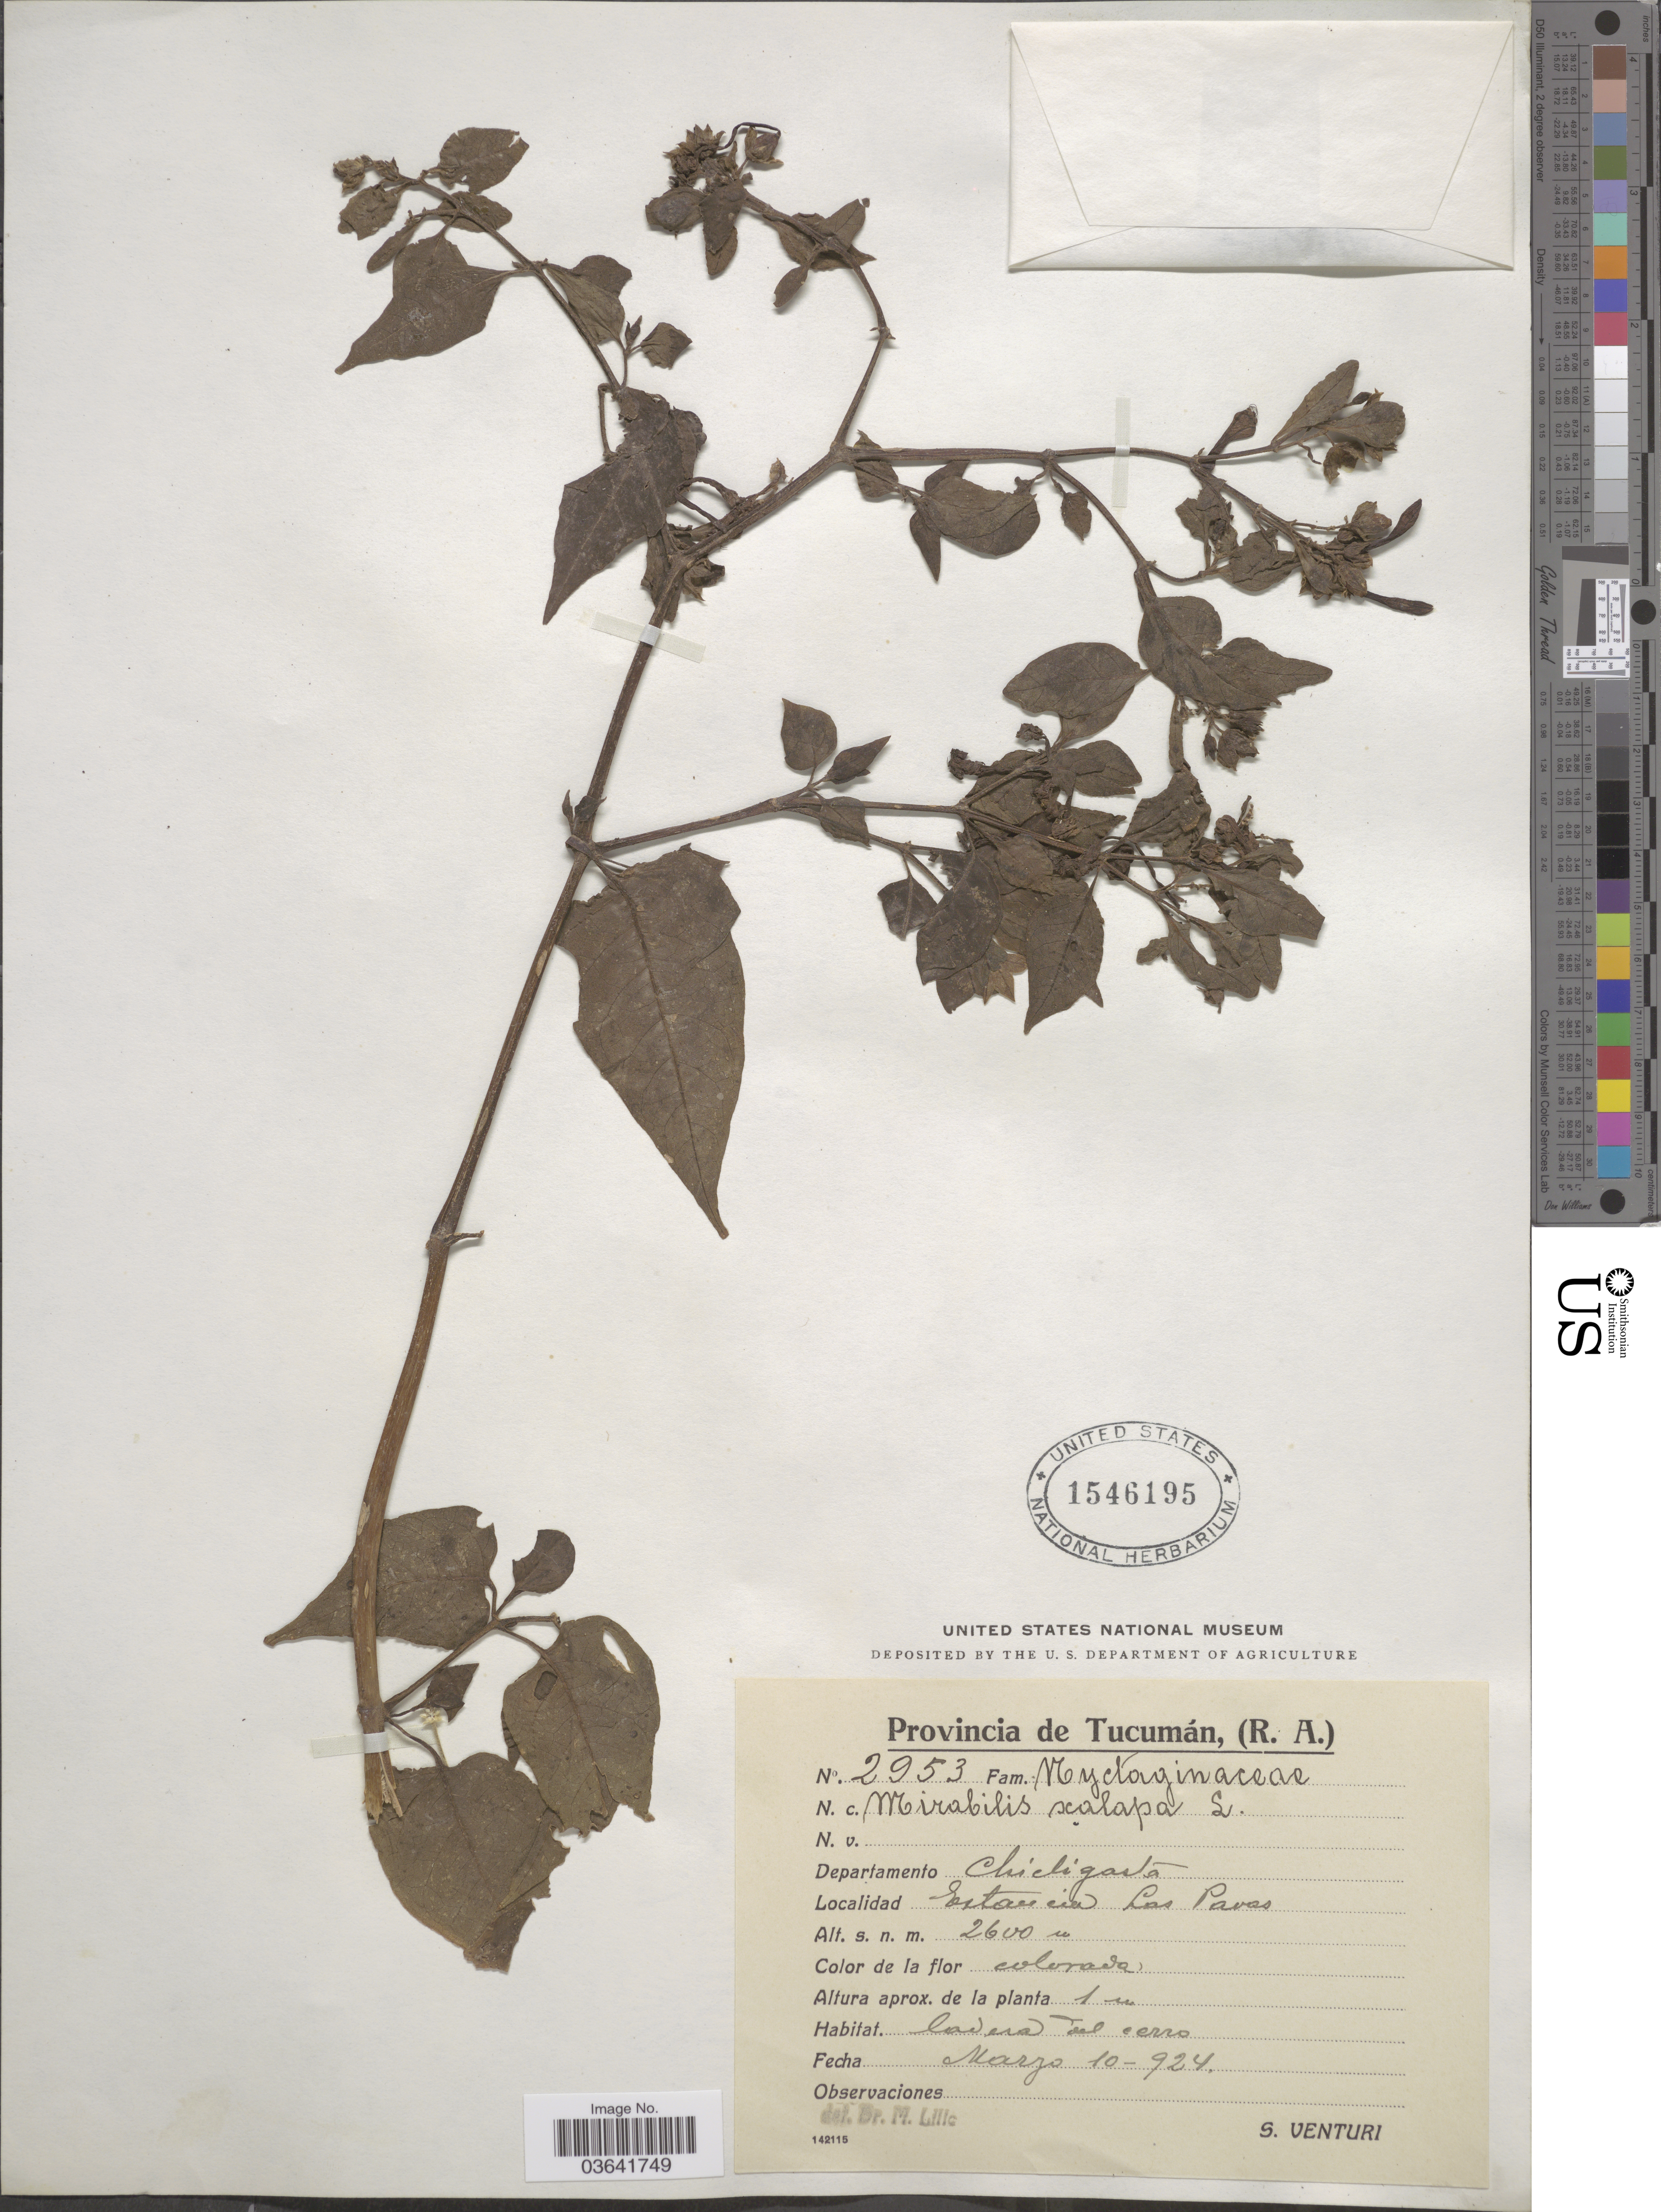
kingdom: Plantae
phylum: Tracheophyta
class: Magnoliopsida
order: Caryophyllales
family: Nyctaginaceae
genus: Mirabilis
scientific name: Mirabilis jalapa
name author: L.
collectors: S. Venturi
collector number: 2953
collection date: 1924-03-10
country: Argentina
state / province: Tucuman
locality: Departamento Chicligasta, Estancia Las Pavas.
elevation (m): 2600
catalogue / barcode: US 1546195